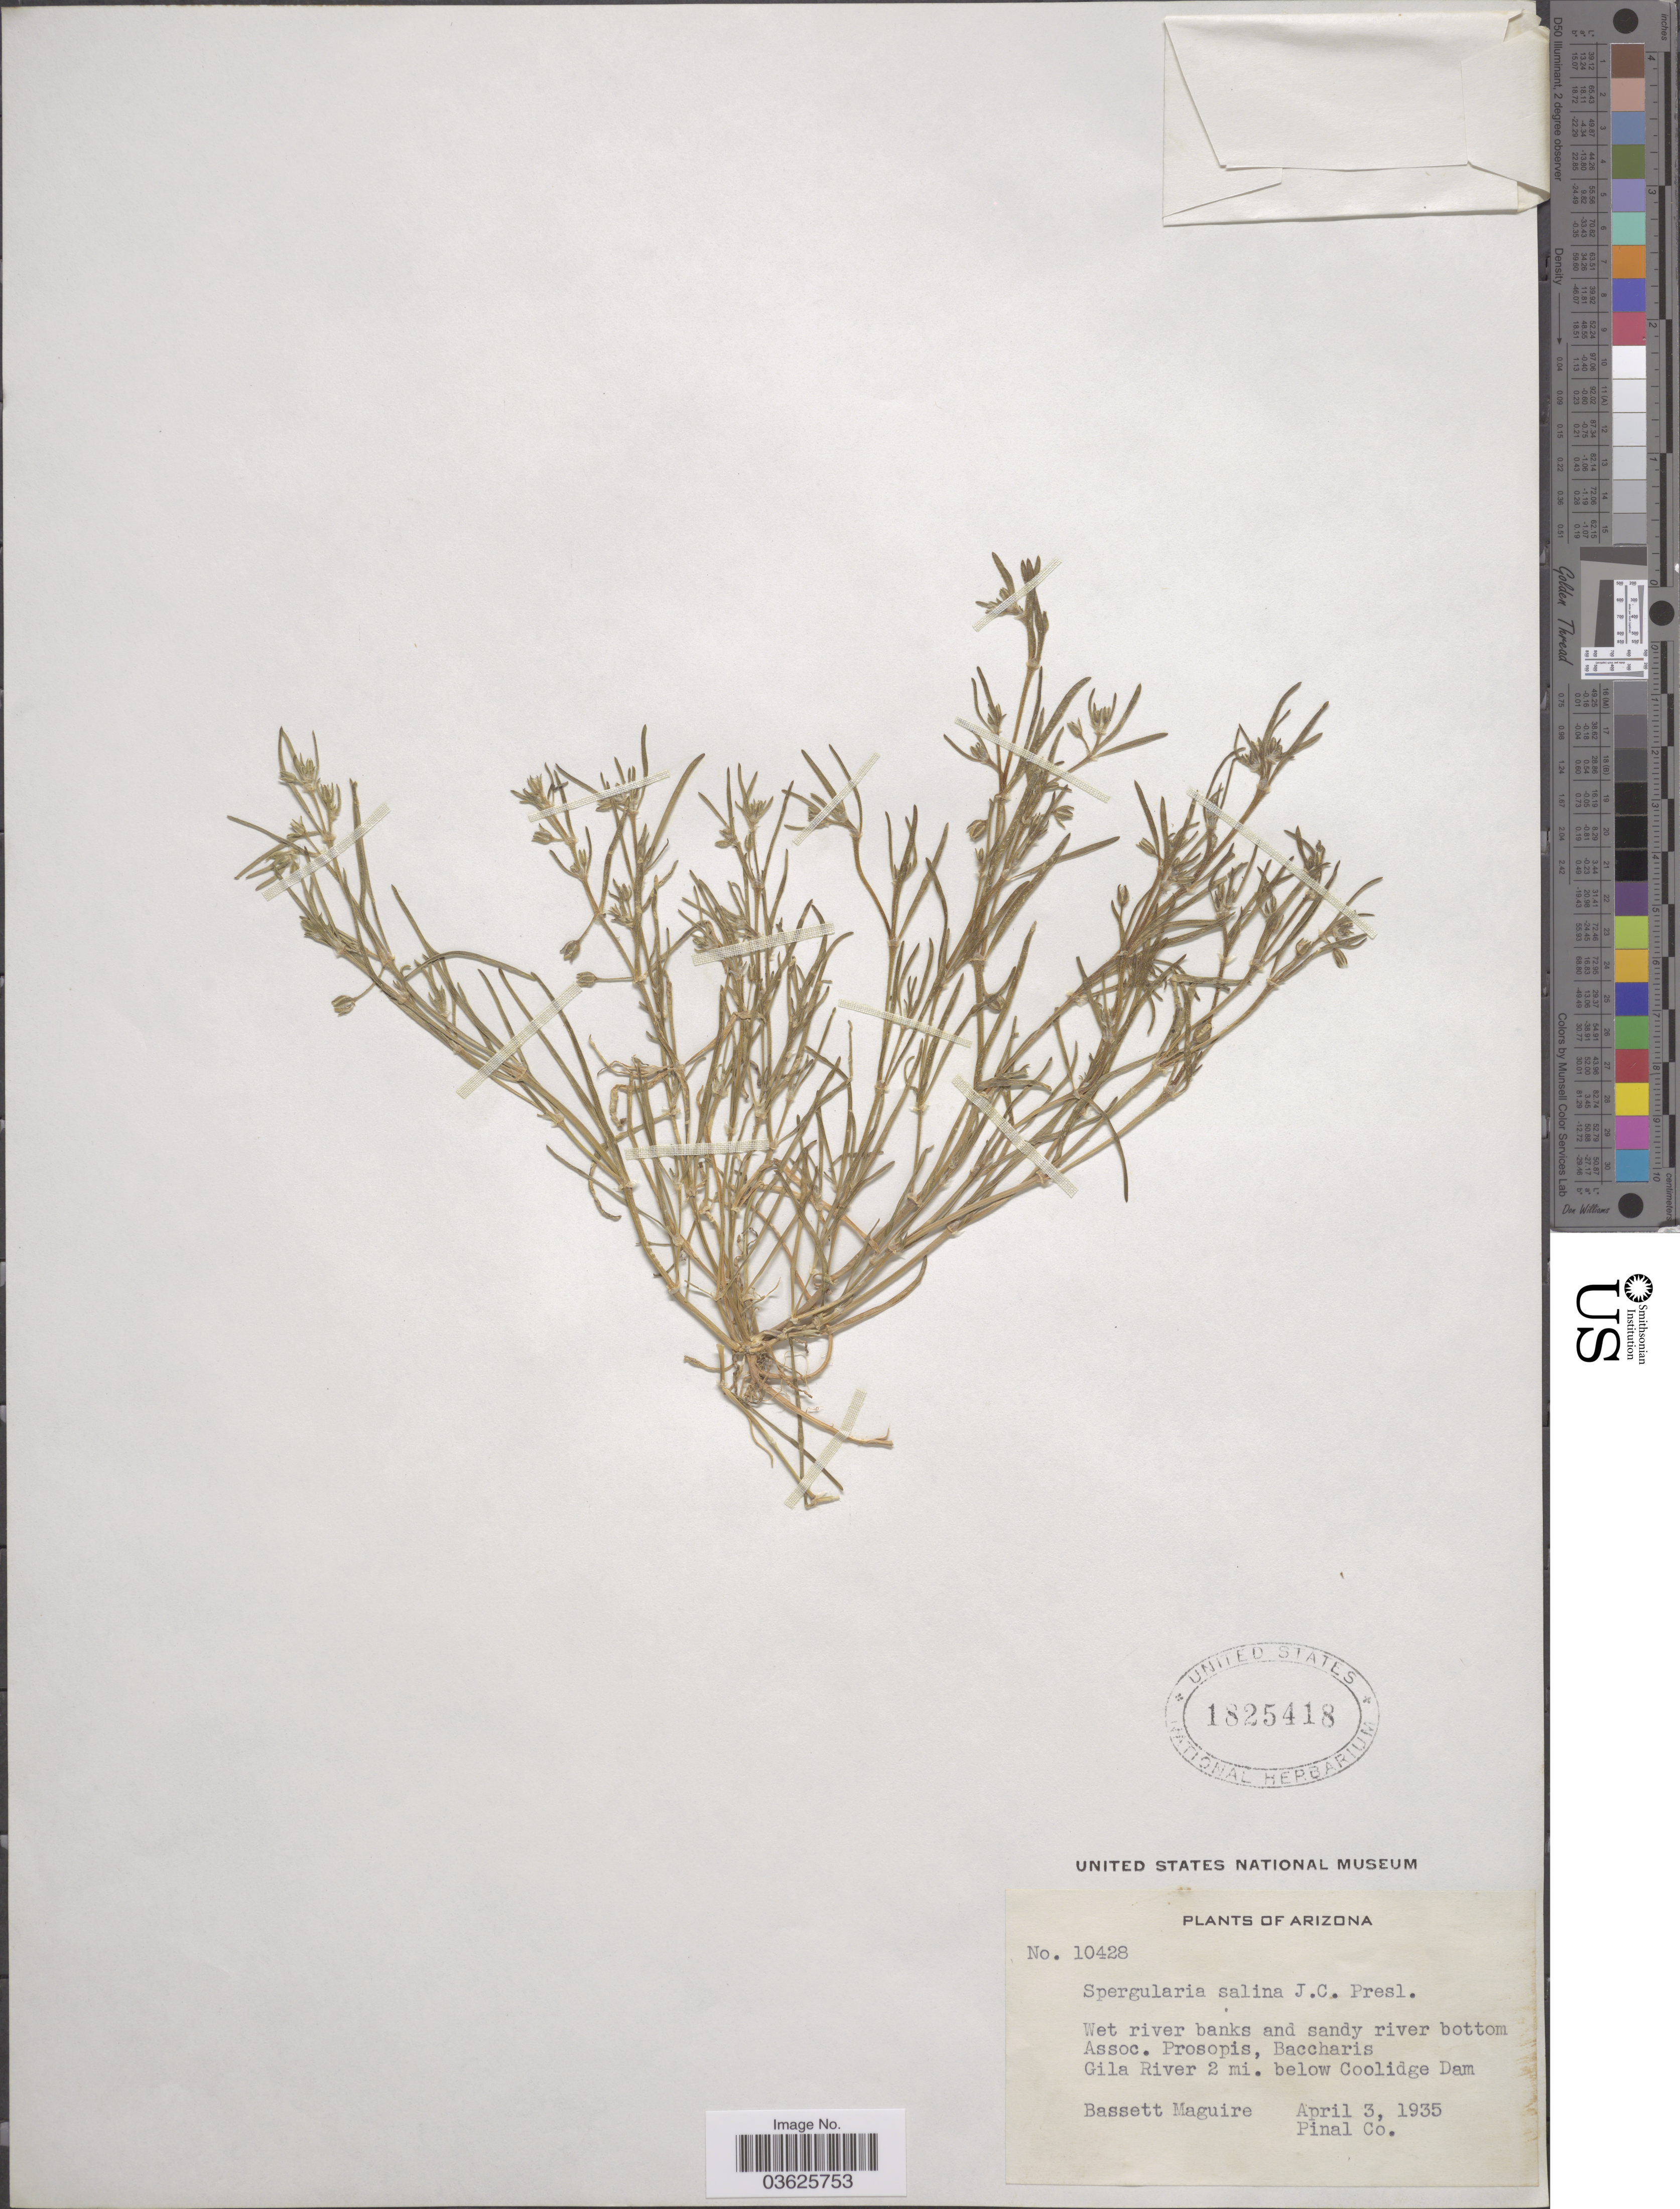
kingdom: Plantae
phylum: Tracheophyta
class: Magnoliopsida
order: Caryophyllales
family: Caryophyllaceae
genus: Spergularia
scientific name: Spergularia salina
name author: J. Presl & C. Presl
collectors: B. Maguire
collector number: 10428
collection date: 1935-04-03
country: United States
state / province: Arizona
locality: Wet river banks and sandy river bottom. Gila River 2 mi. below Coolidge Dam. Pinal Co.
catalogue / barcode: US 1825418